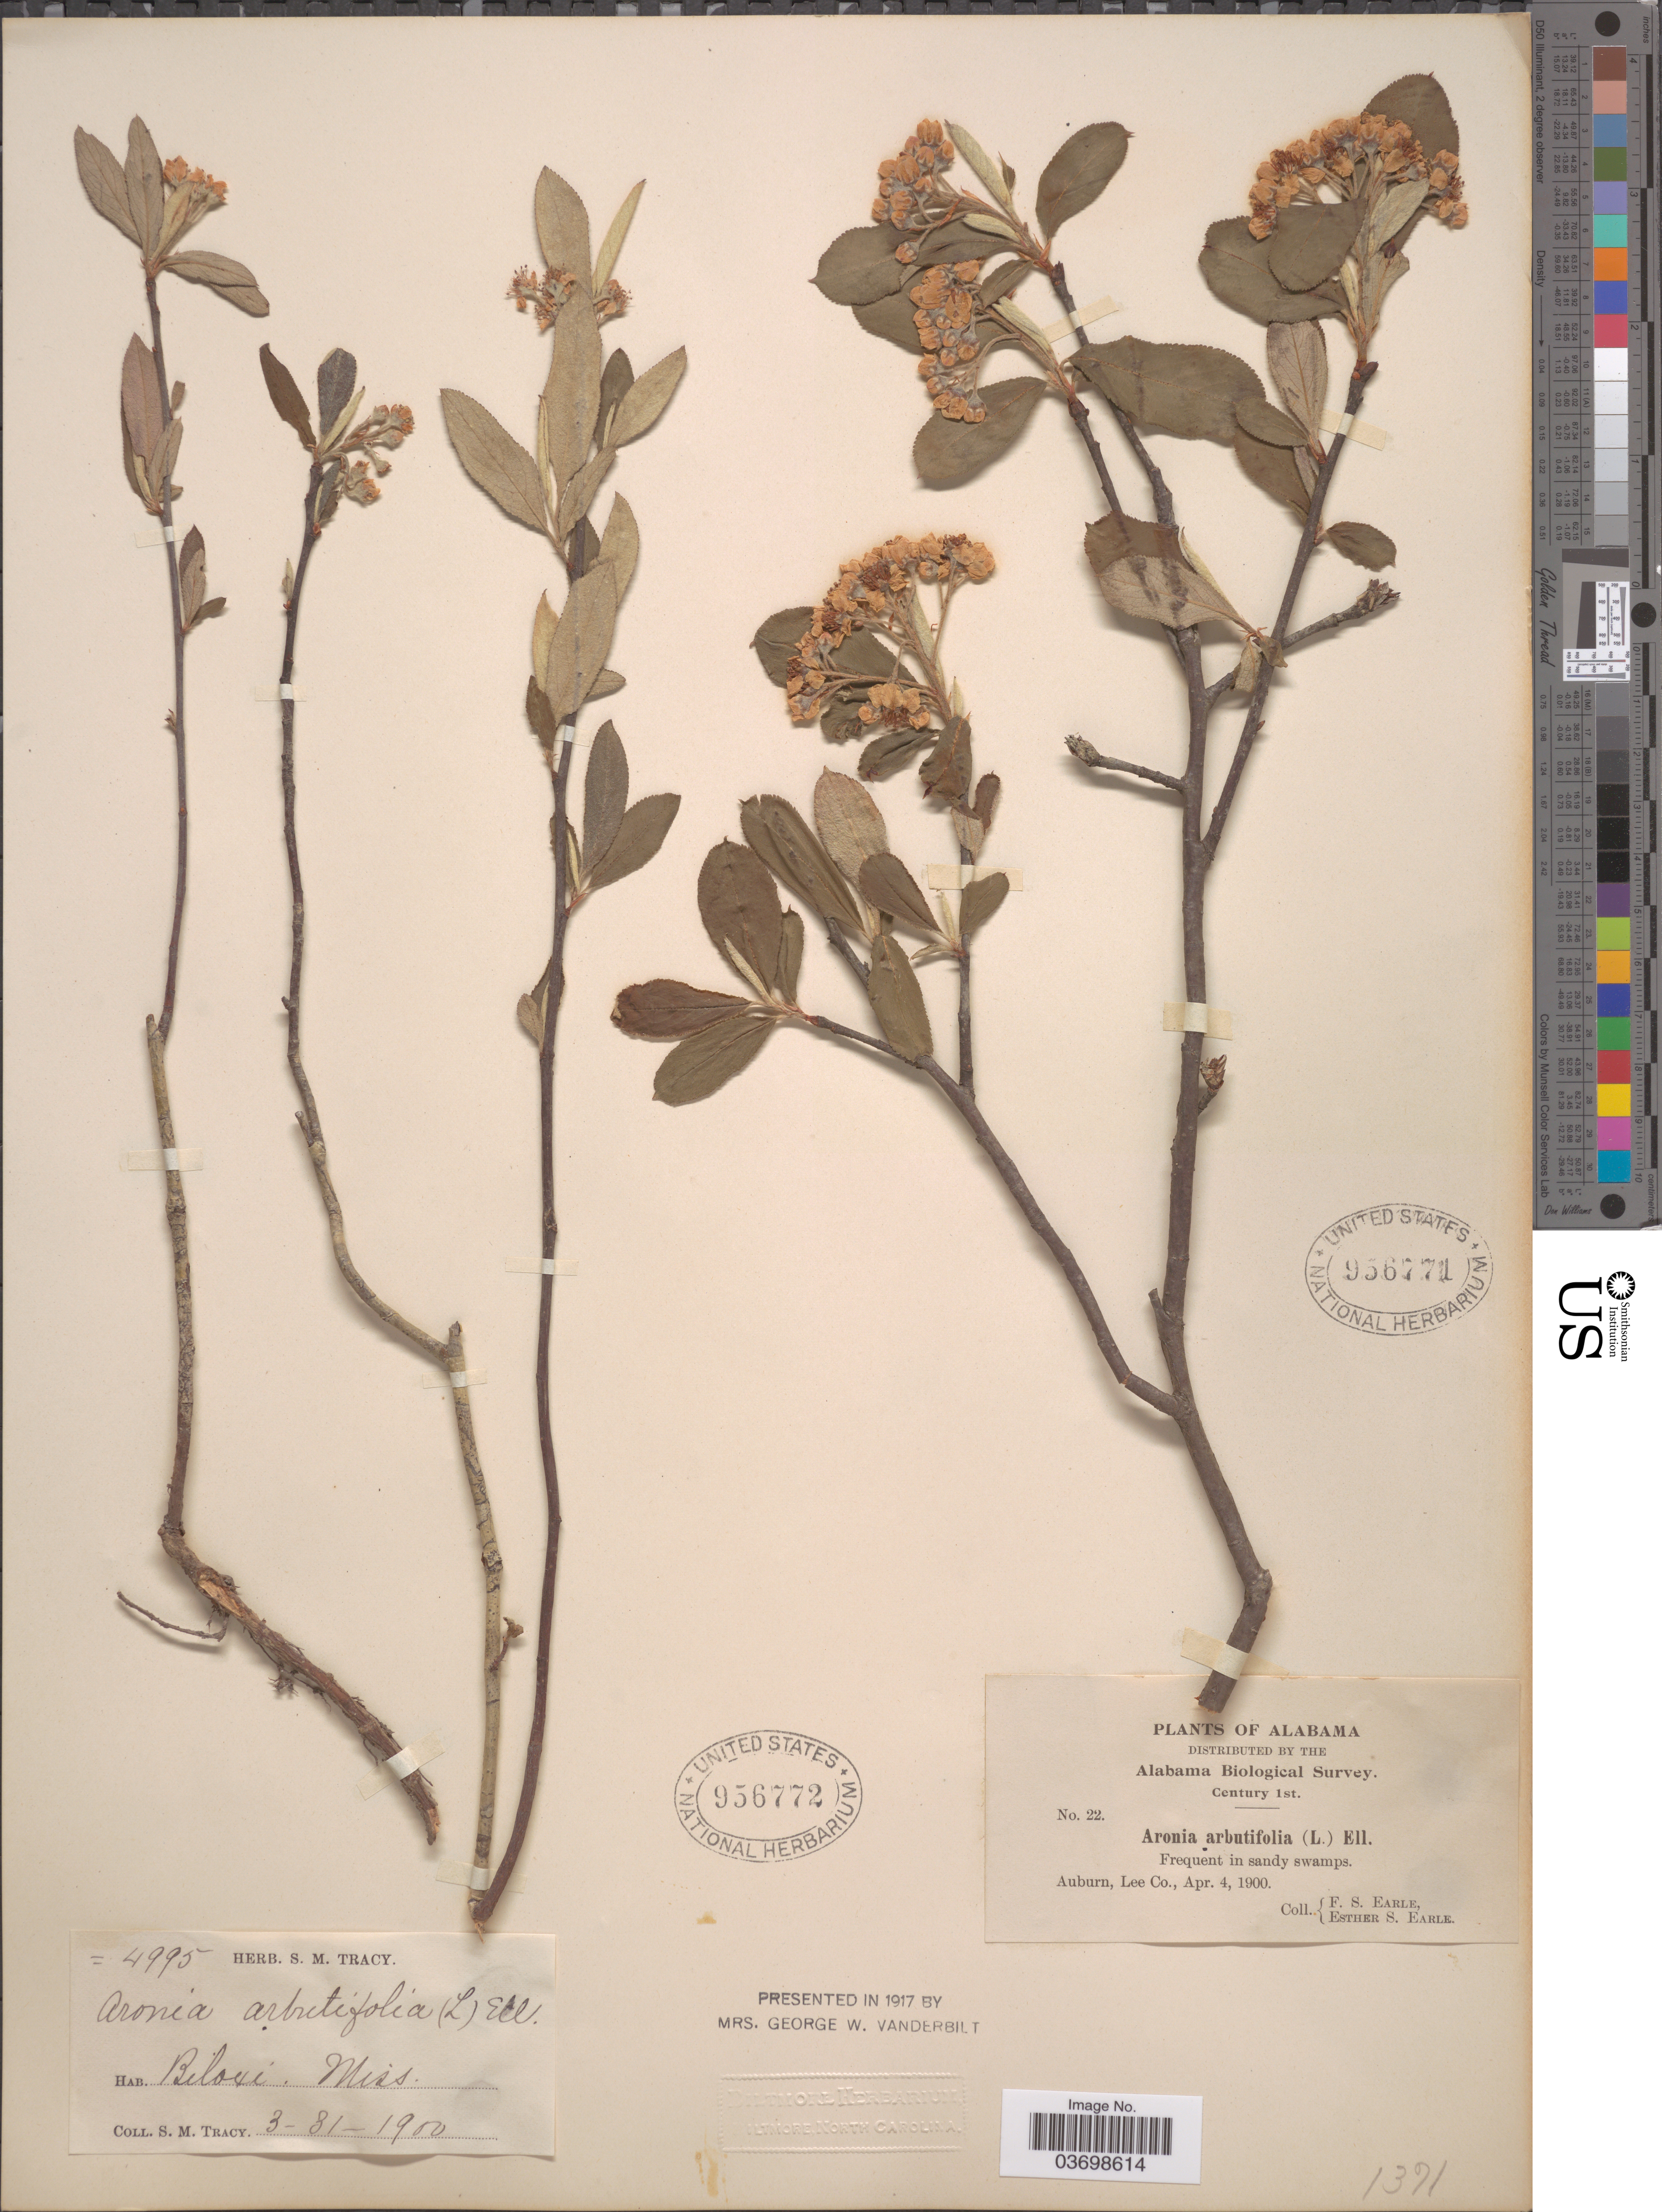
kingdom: Plantae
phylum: Tracheophyta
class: Magnoliopsida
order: Rosales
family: Rosaceae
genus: Aronia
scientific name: Aronia arbutifolia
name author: (L.) Pers.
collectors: S. M. Tracy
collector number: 4995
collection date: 1900-03-31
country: United States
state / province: Mississippi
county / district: Harrison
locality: Biloxi.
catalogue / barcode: US 956772